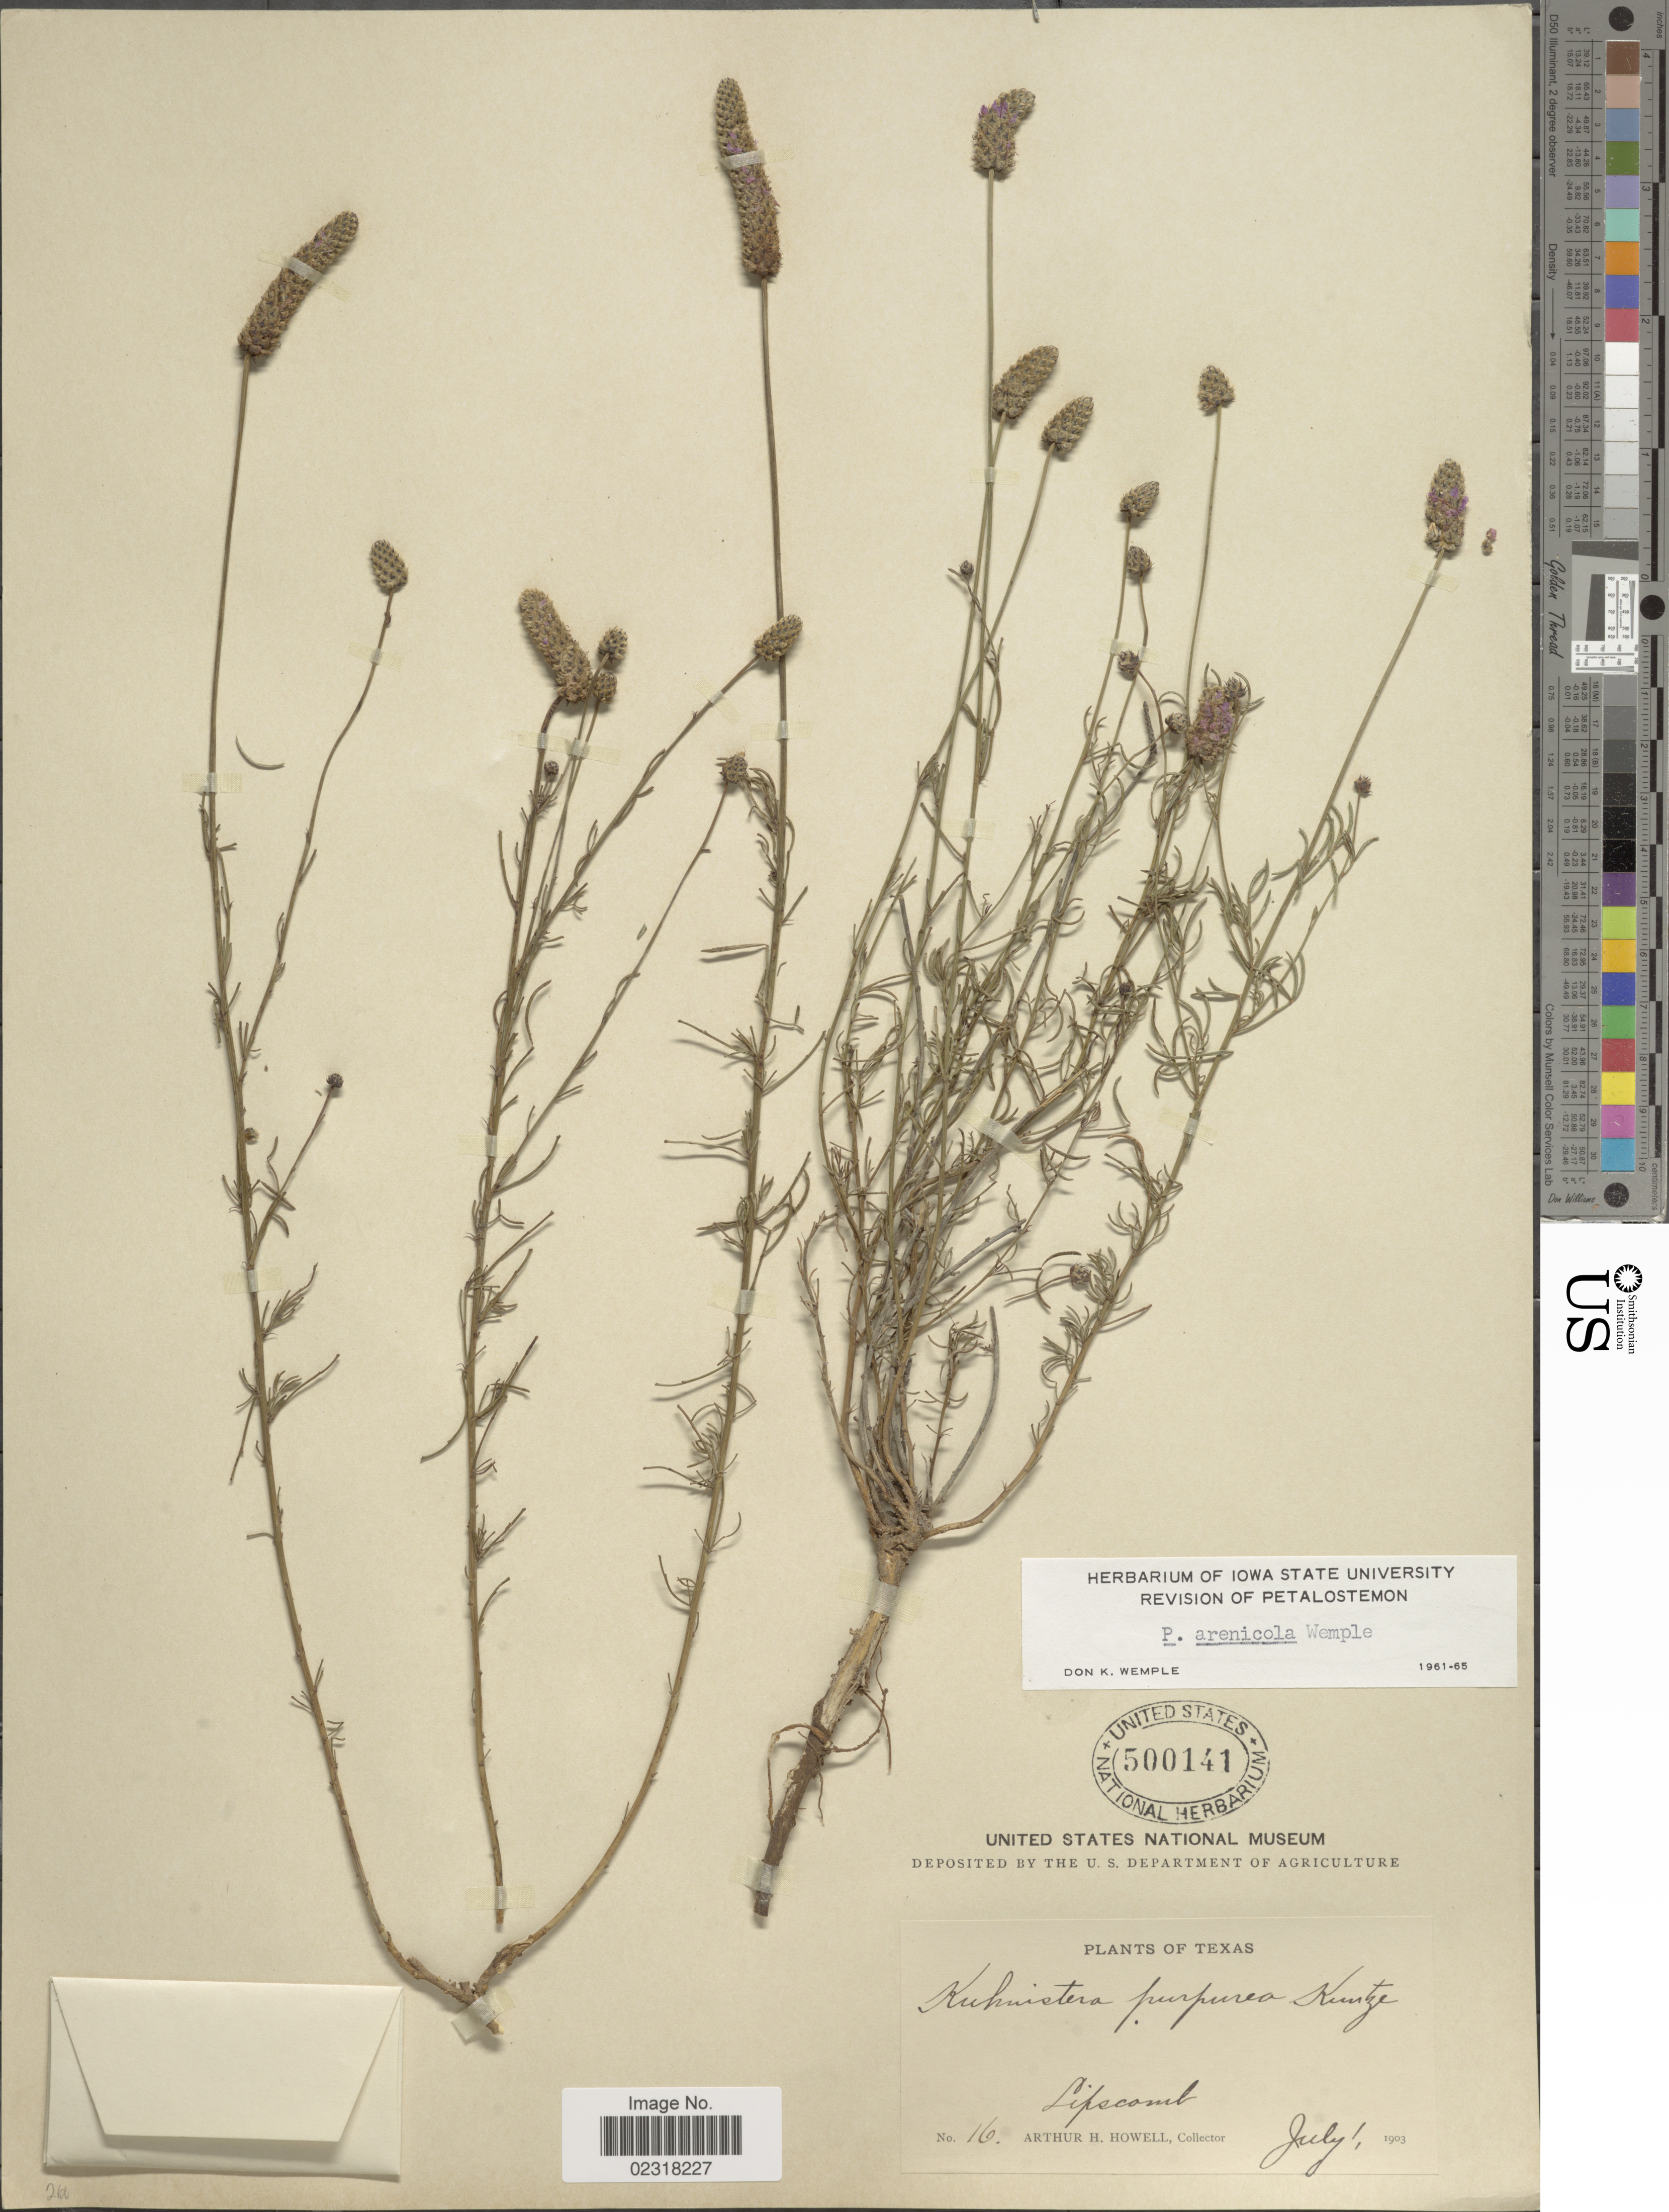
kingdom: Plantae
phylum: Tracheophyta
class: Magnoliopsida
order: Fabales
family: Fabaceae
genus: Dalea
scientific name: Dalea purpurea var. arenicola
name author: (Wemple) Barneby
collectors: A. Howell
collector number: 16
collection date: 1903-07-01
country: United States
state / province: Texas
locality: Lipscomb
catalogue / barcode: US 500141